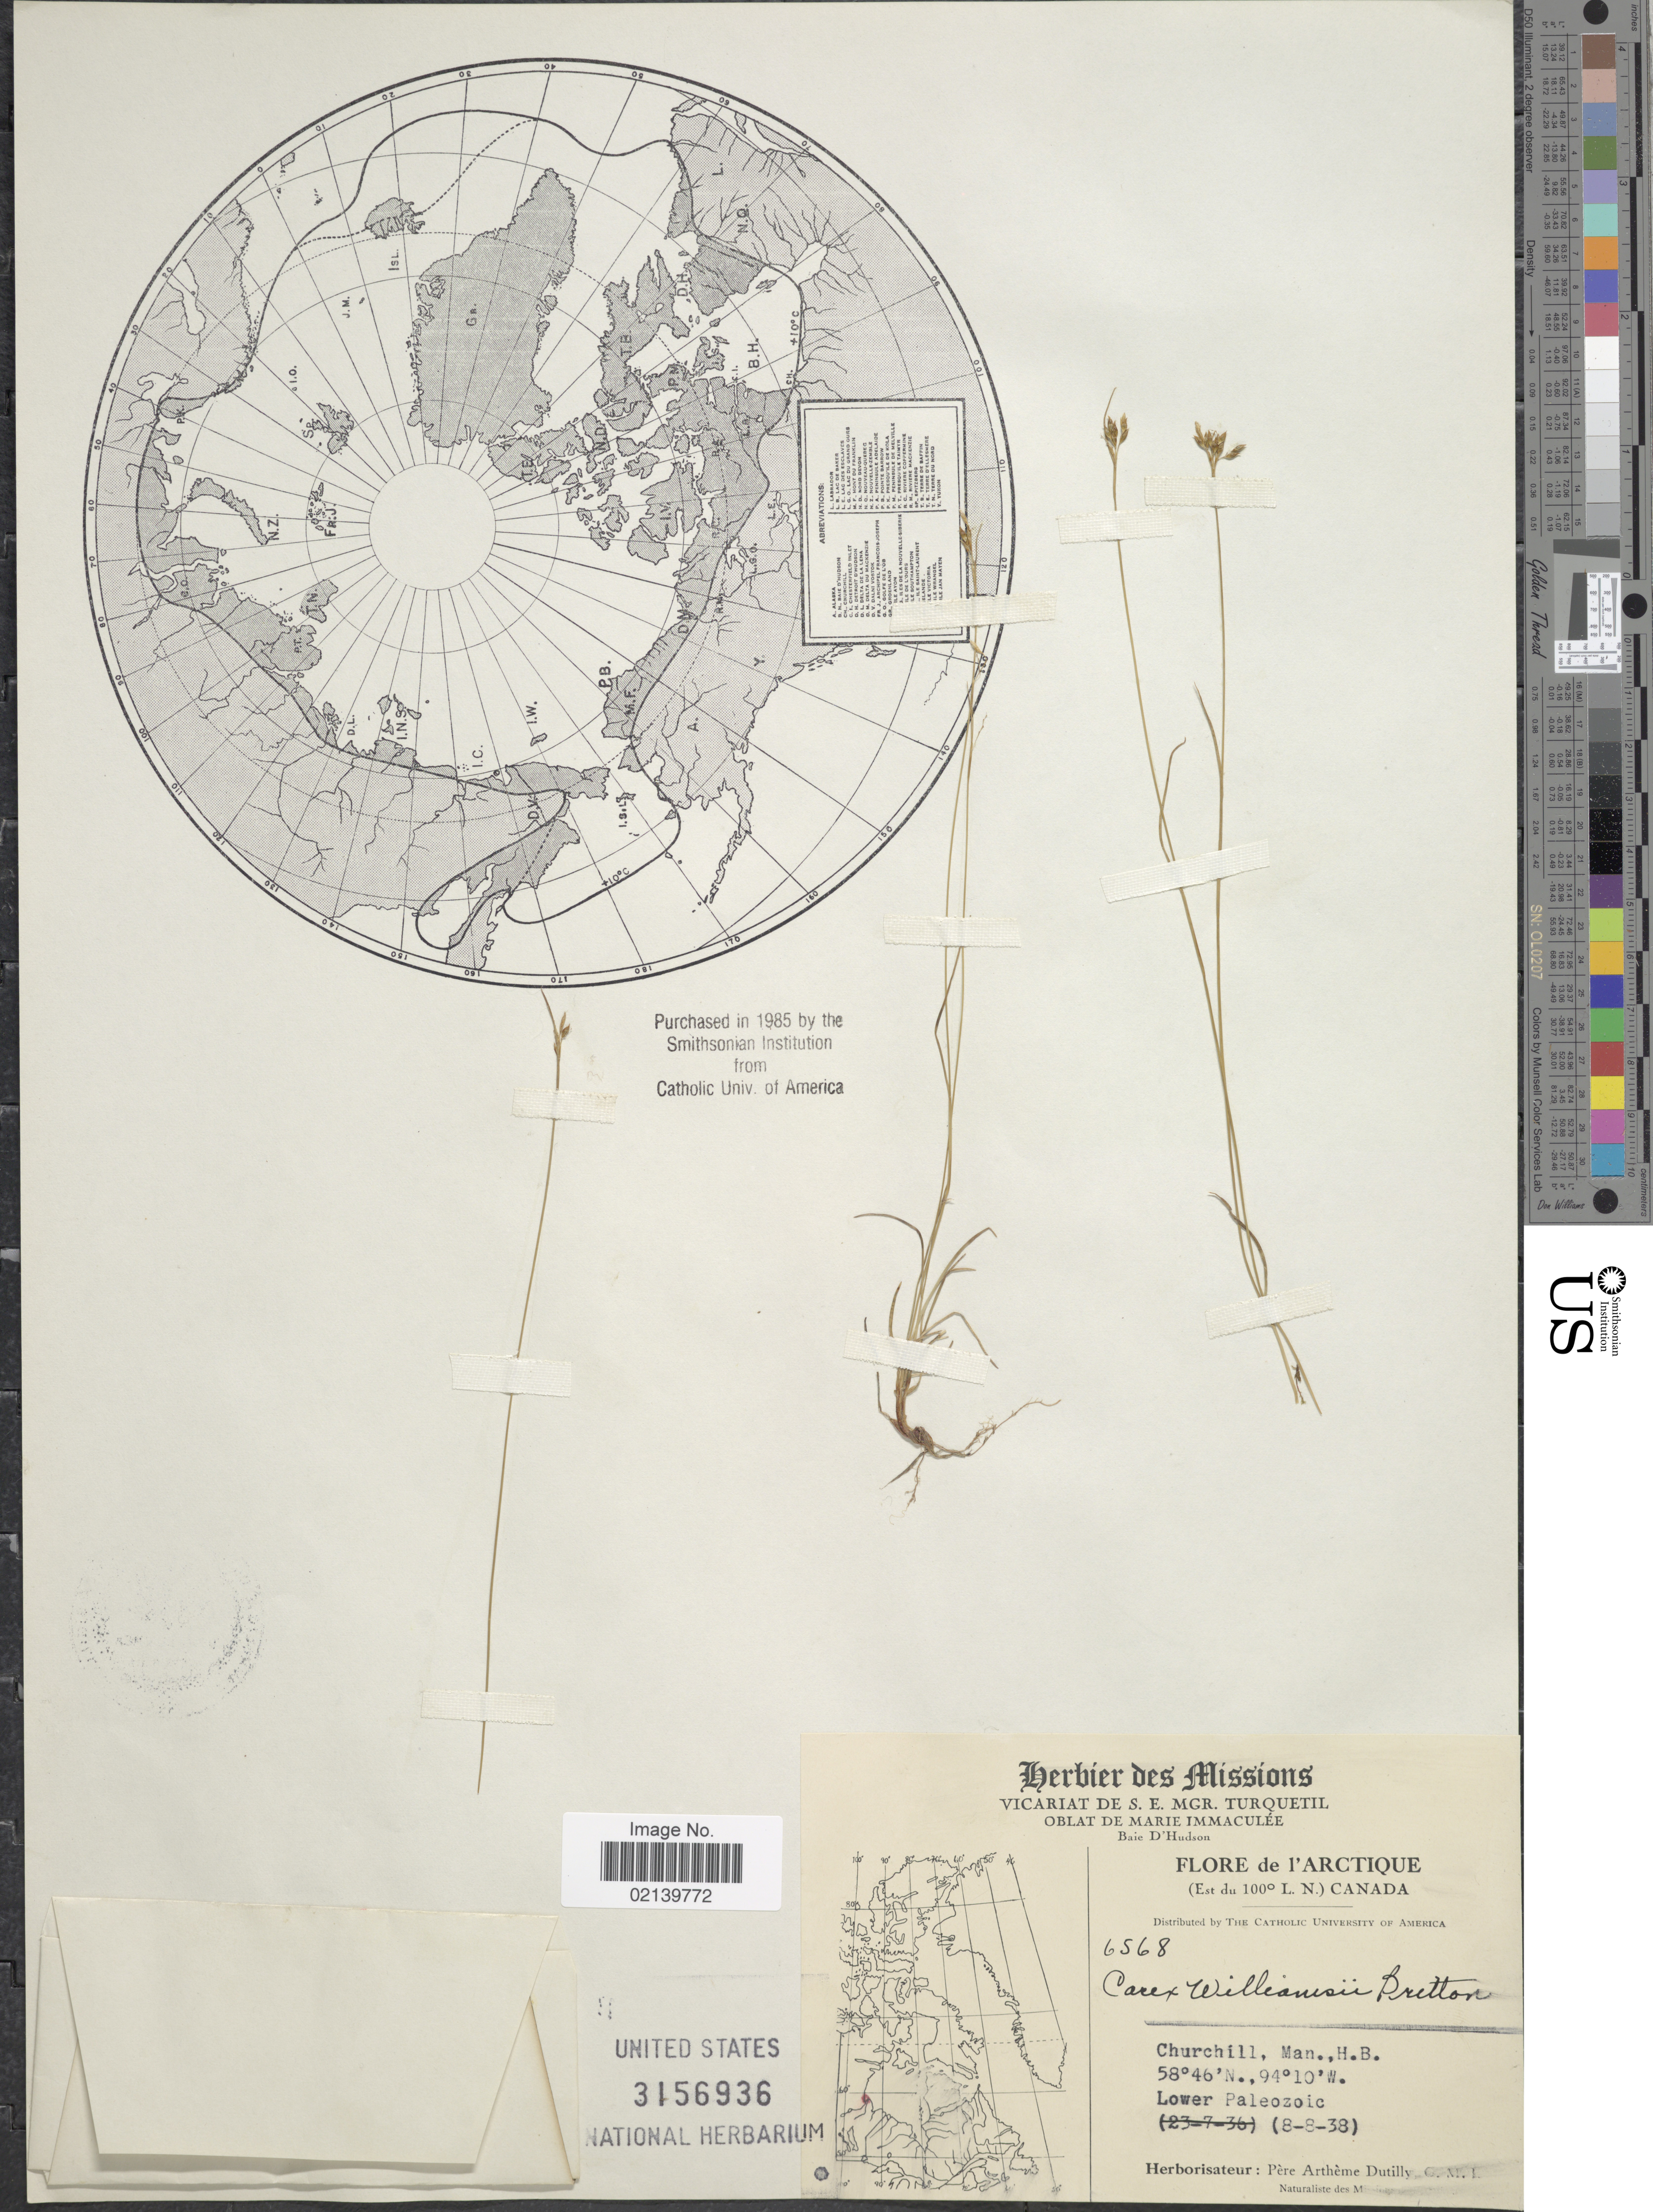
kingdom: Plantae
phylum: Tracheophyta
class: Liliopsida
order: Poales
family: Cyperaceae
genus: Carex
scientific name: Carex williamsii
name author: Britton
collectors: A. Dutilly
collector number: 6568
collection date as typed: Transcribed d/m/y: 8/8/38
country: Canada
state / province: Manitoba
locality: L'Arctique (Est du 100º L. N. ), Churchill, Man. H.B. Lower Paleozoic.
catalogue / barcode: US 3156936